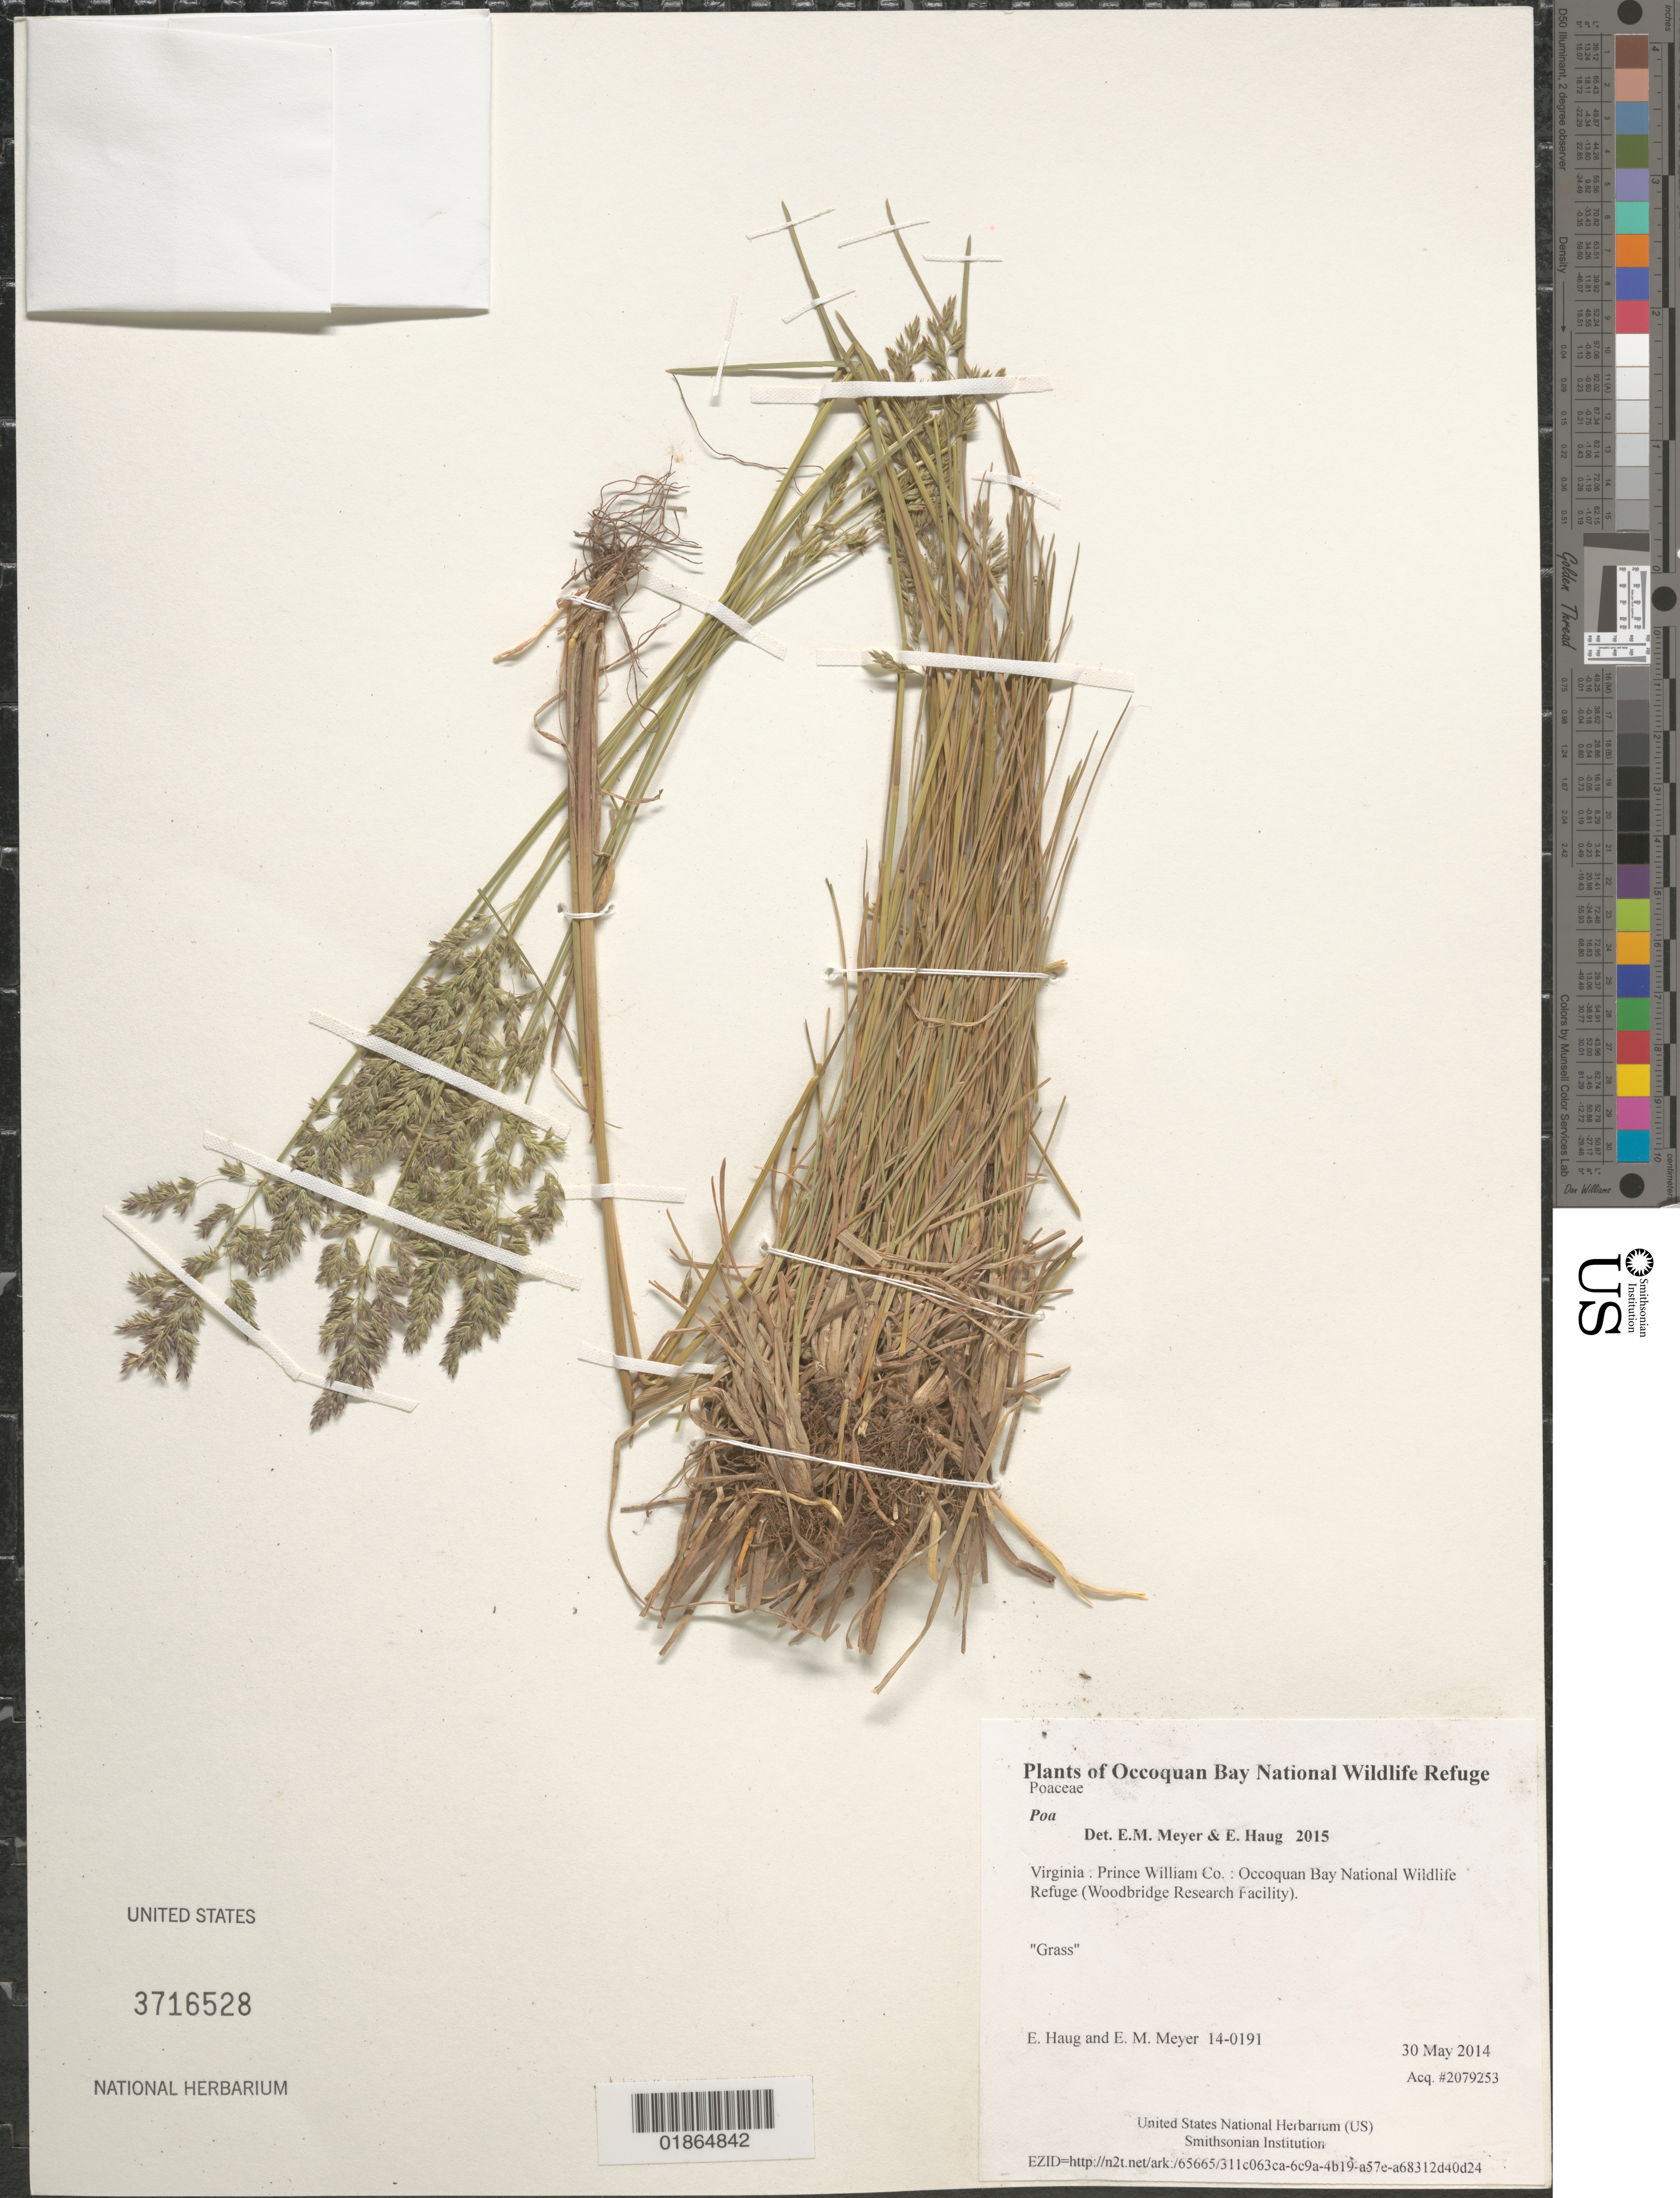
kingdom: Plantae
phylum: Tracheophyta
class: Liliopsida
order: Poales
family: Poaceae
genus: Poa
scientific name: Poa sp.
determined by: Meyer, E. M.; Haug, E.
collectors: E. Haug & E. M. Meyer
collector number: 14-0191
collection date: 2014-05-30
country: United States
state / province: Virginia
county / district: Prince William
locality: Occoquan Bay National Wildlife Refuge (Woodbridge Research Facility).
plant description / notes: Grass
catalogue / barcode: US 3716528